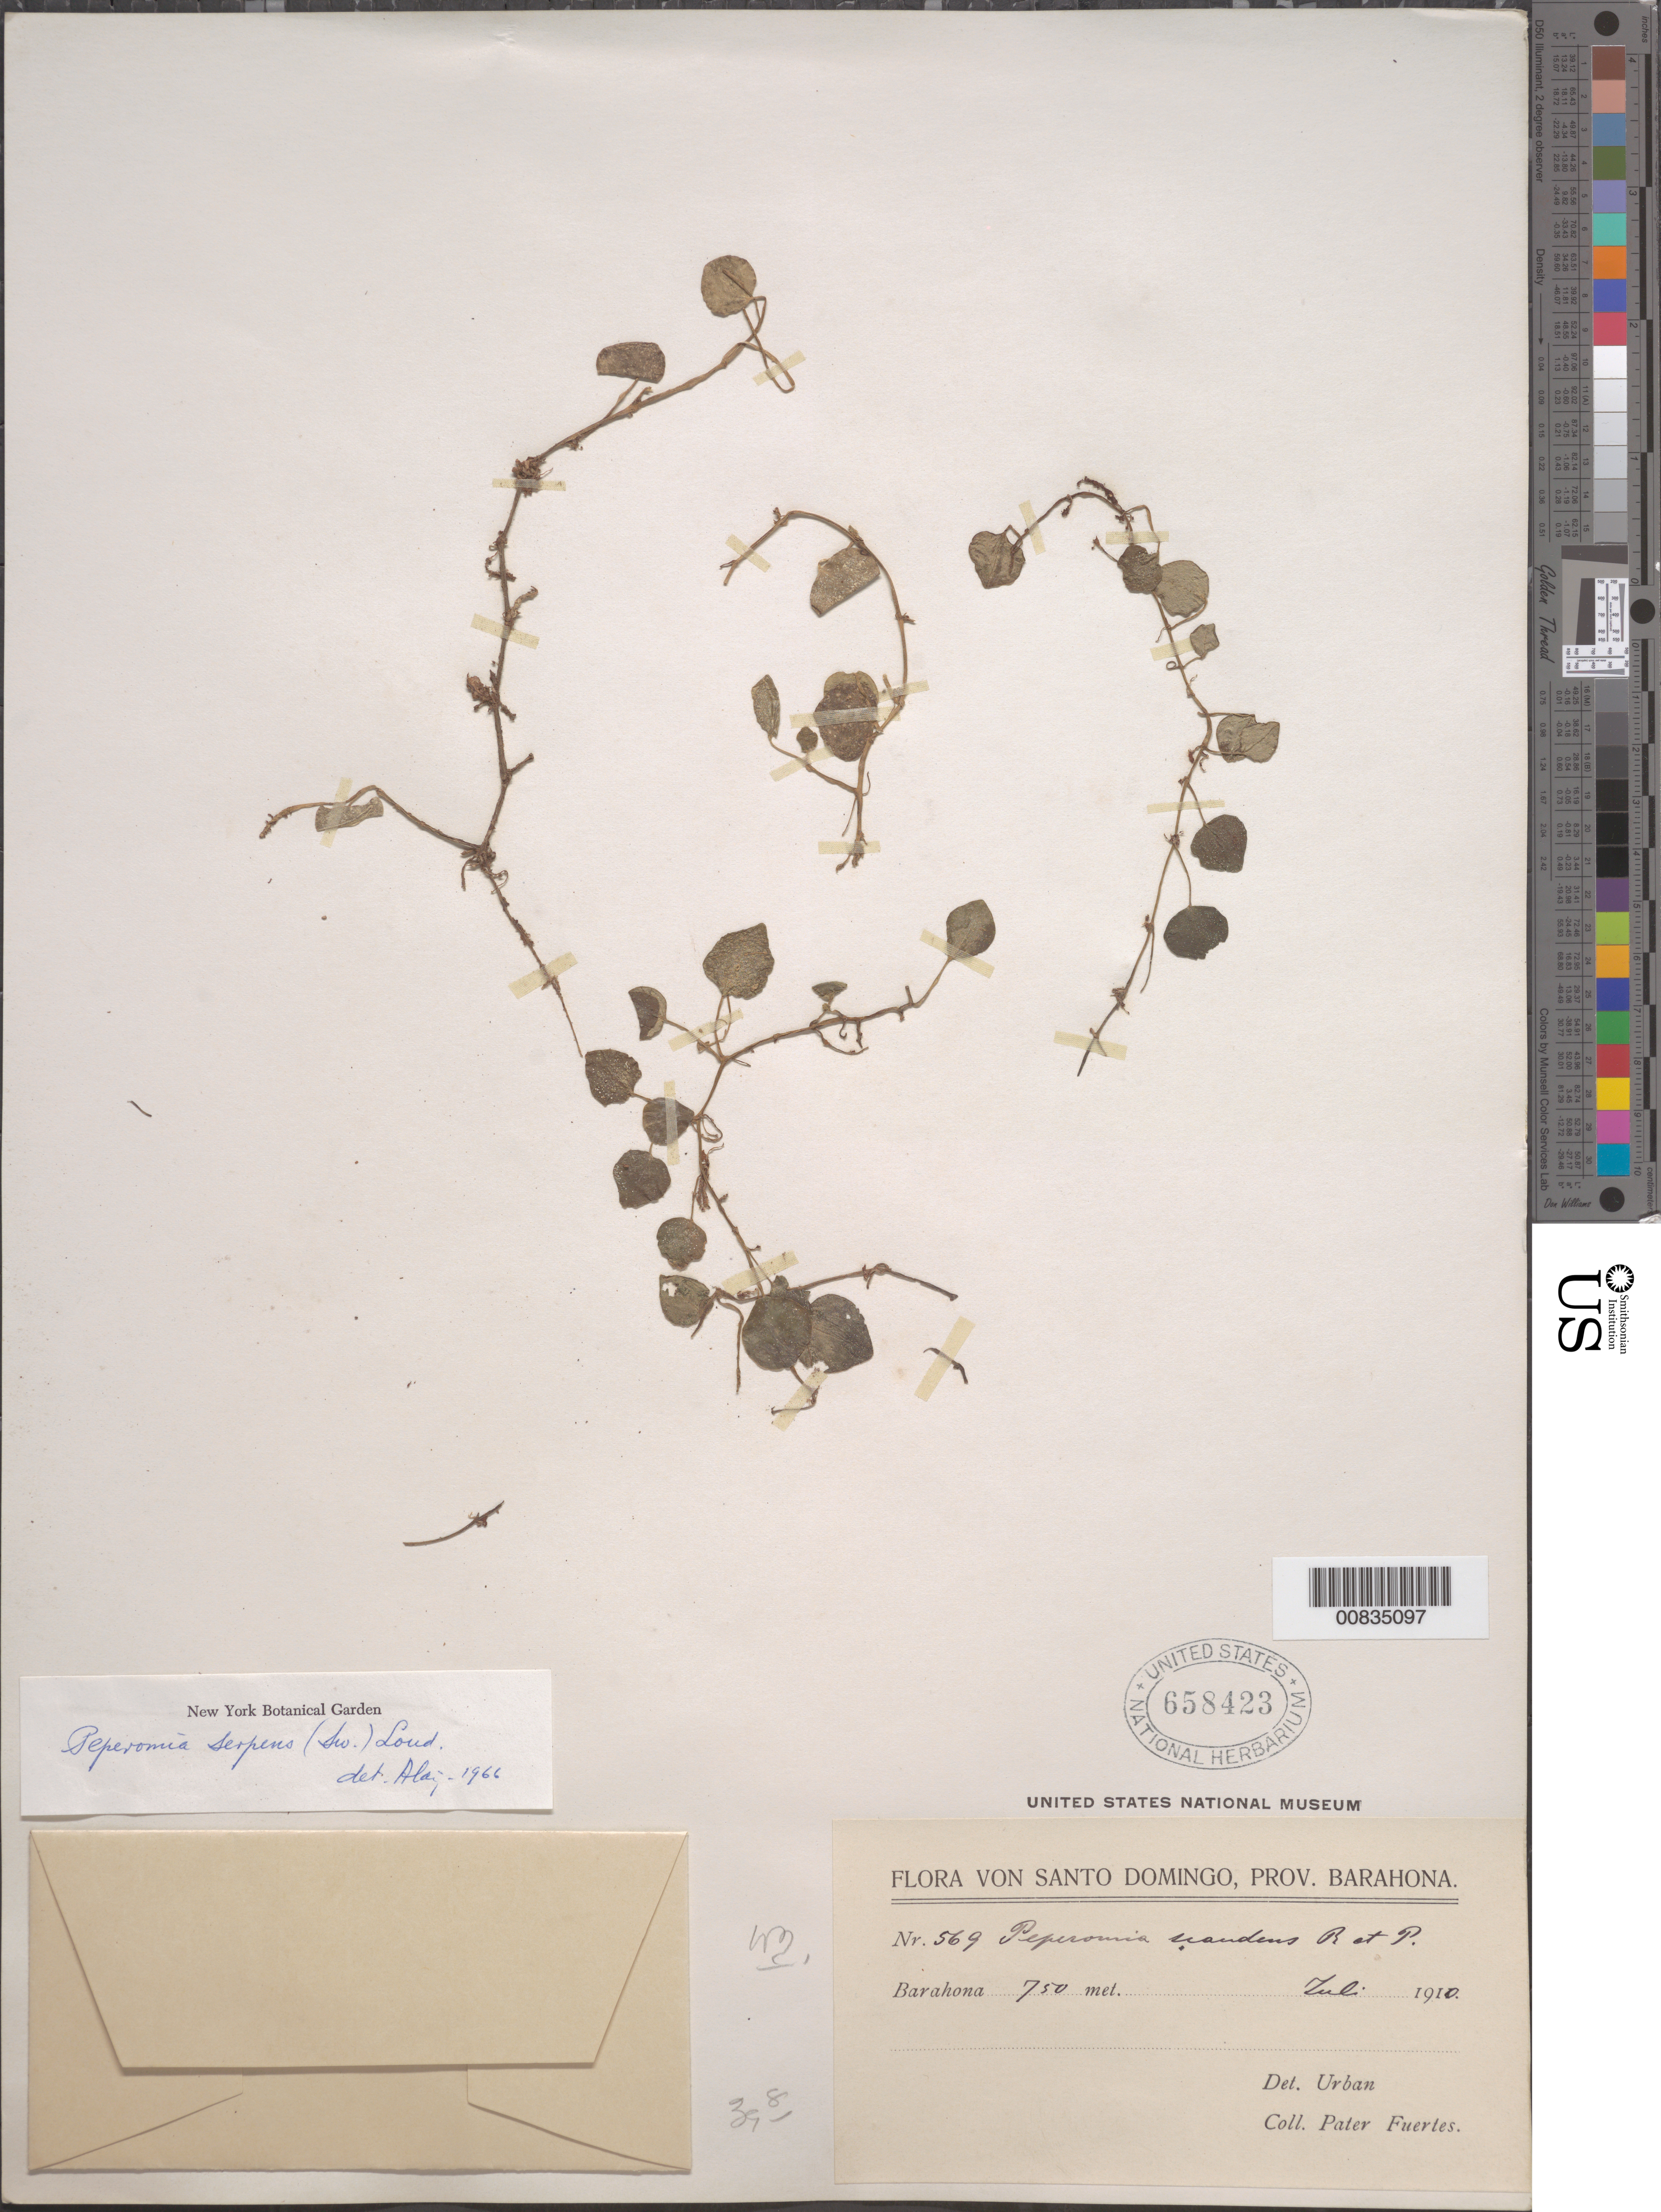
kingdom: Plantae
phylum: Tracheophyta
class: Magnoliopsida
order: Piperales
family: Piperaceae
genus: Peperomia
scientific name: Peperomia serpens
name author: (Sw.) Loudon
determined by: Liogier, Alain H.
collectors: M. D. Fuertes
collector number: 569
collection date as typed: Jul 1910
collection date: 1910-07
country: Dominican Republic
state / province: Barahona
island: Hispaniola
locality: Barahona.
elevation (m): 750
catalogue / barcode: US 658423